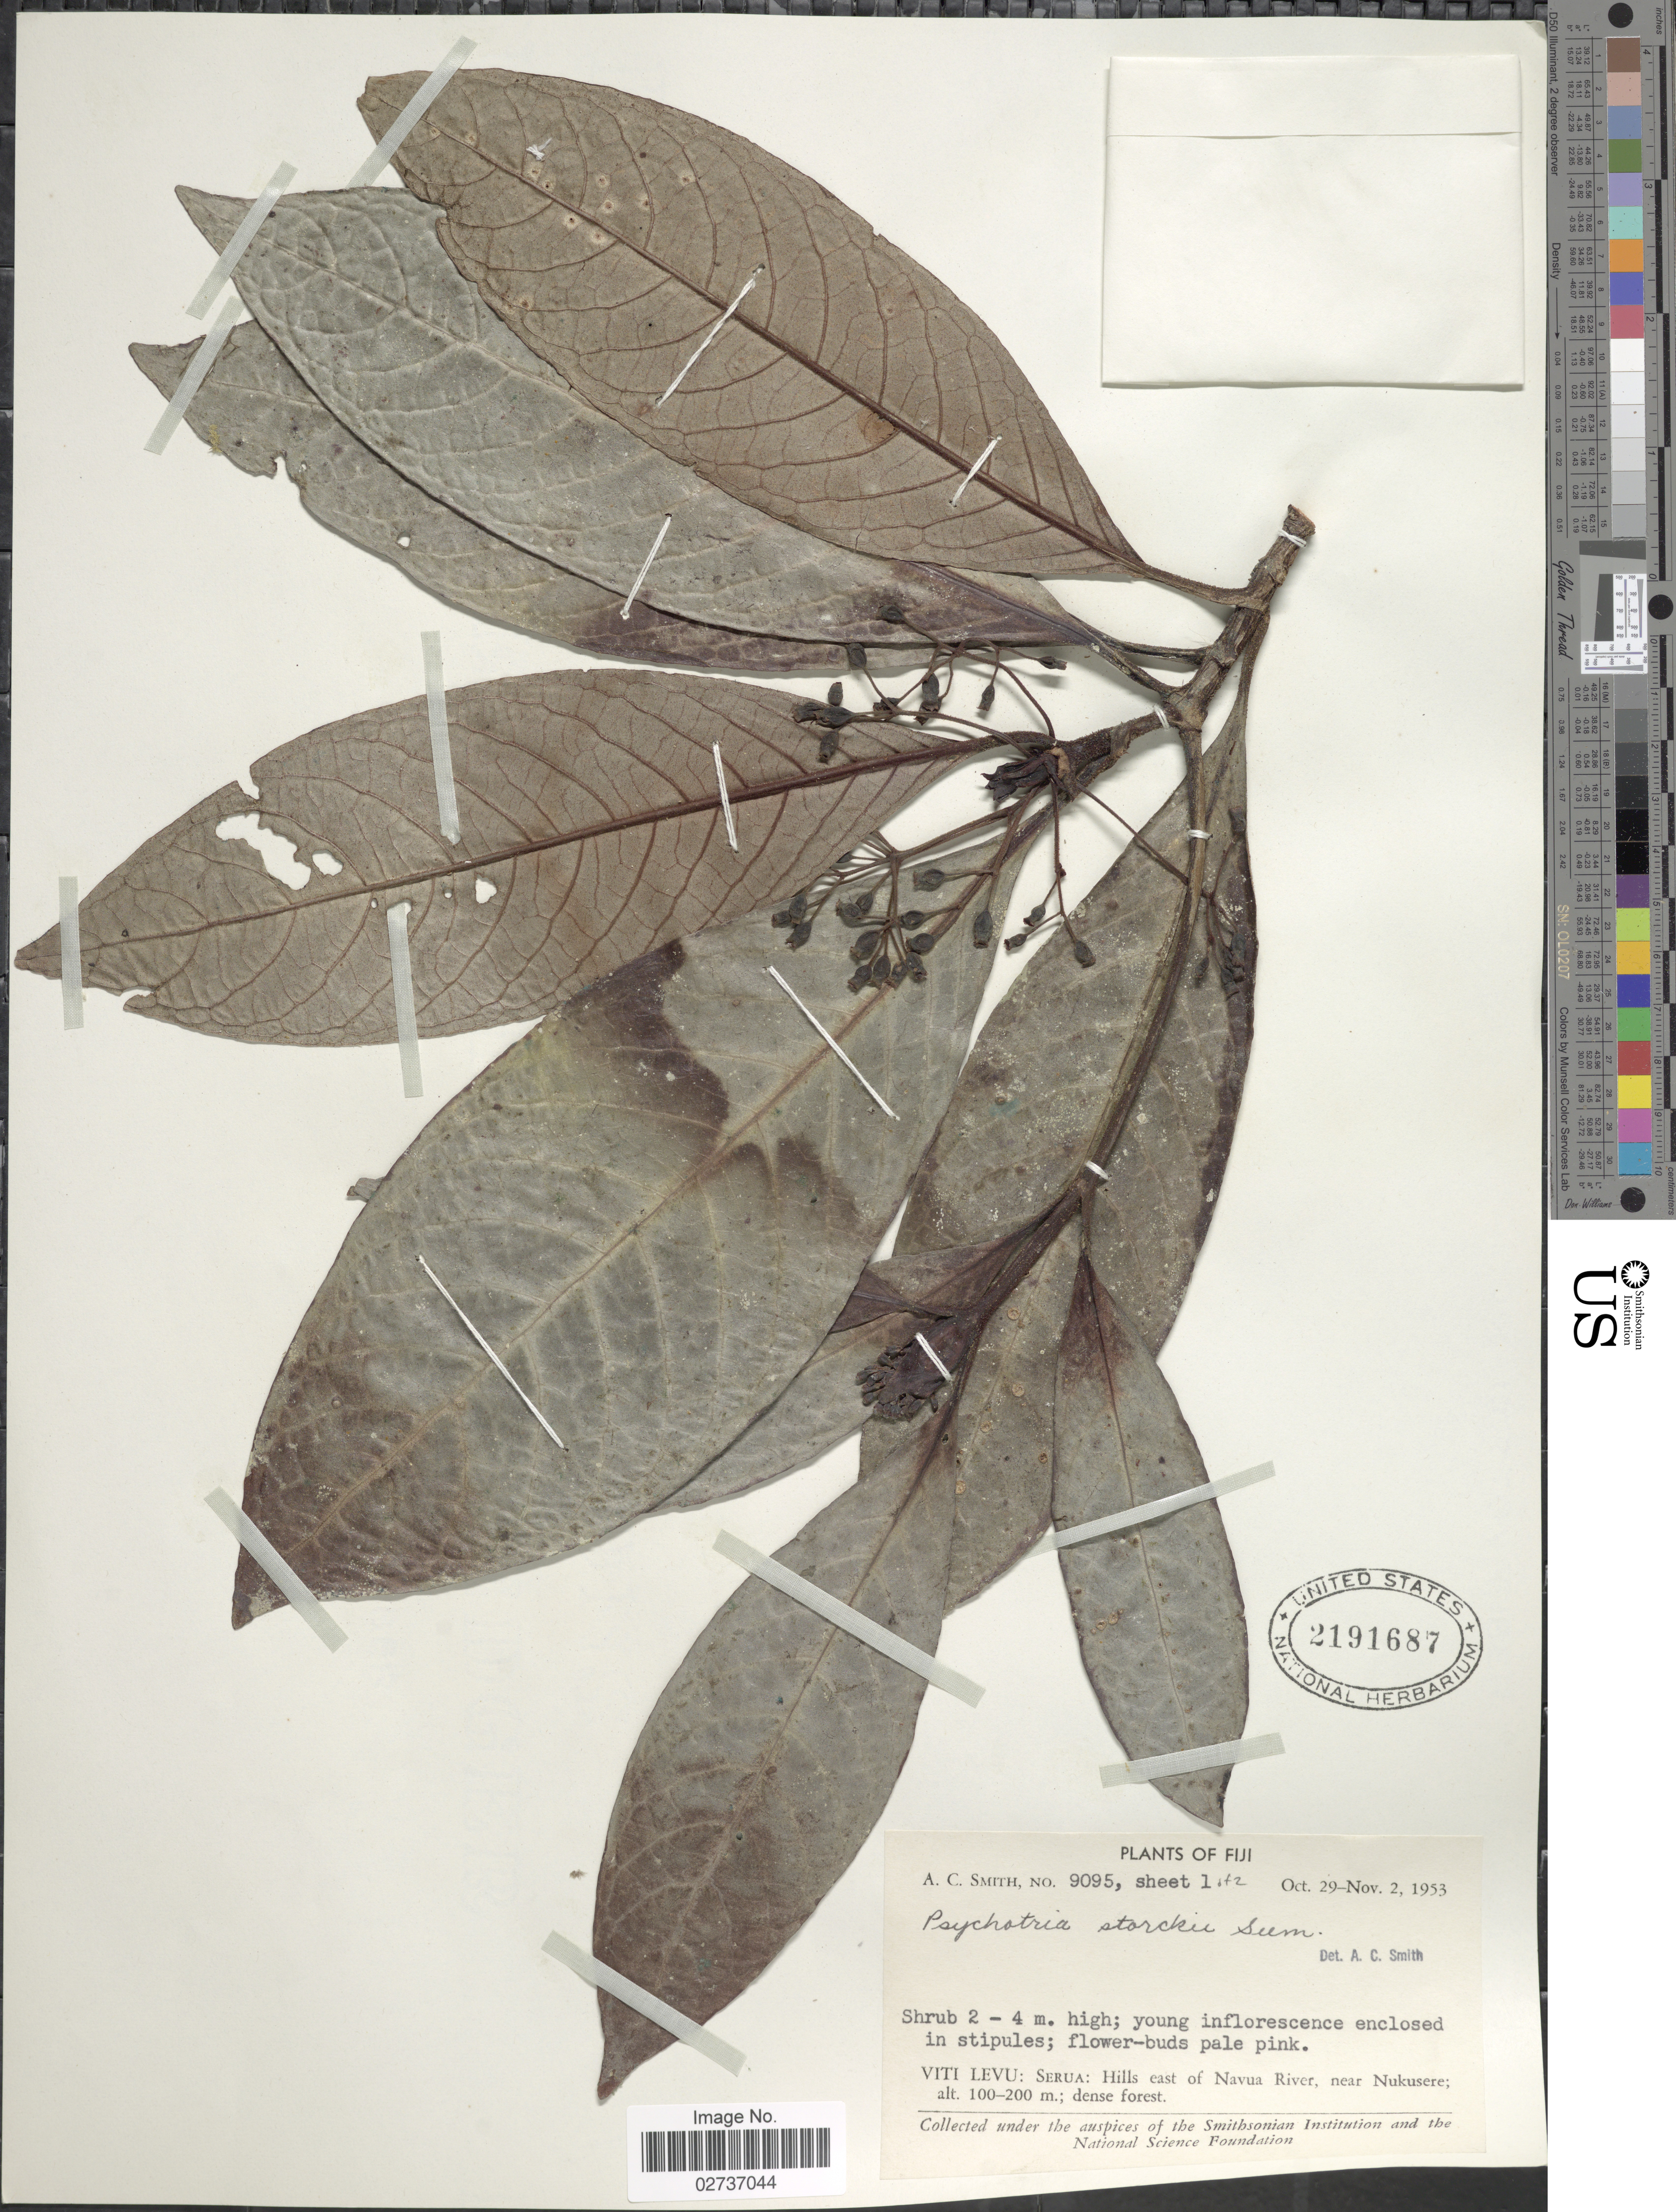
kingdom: Plantae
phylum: Tracheophyta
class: Magnoliopsida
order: Gentianales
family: Rubiaceae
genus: Psychotria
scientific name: Psychotria storckii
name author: Seem.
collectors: A. C. Smith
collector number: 9095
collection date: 1953-10-29/1953-11-02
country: Fiji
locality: Viti Levu: Serua: Hills east of Navua River, near Nukusere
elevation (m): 100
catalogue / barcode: US 2191687